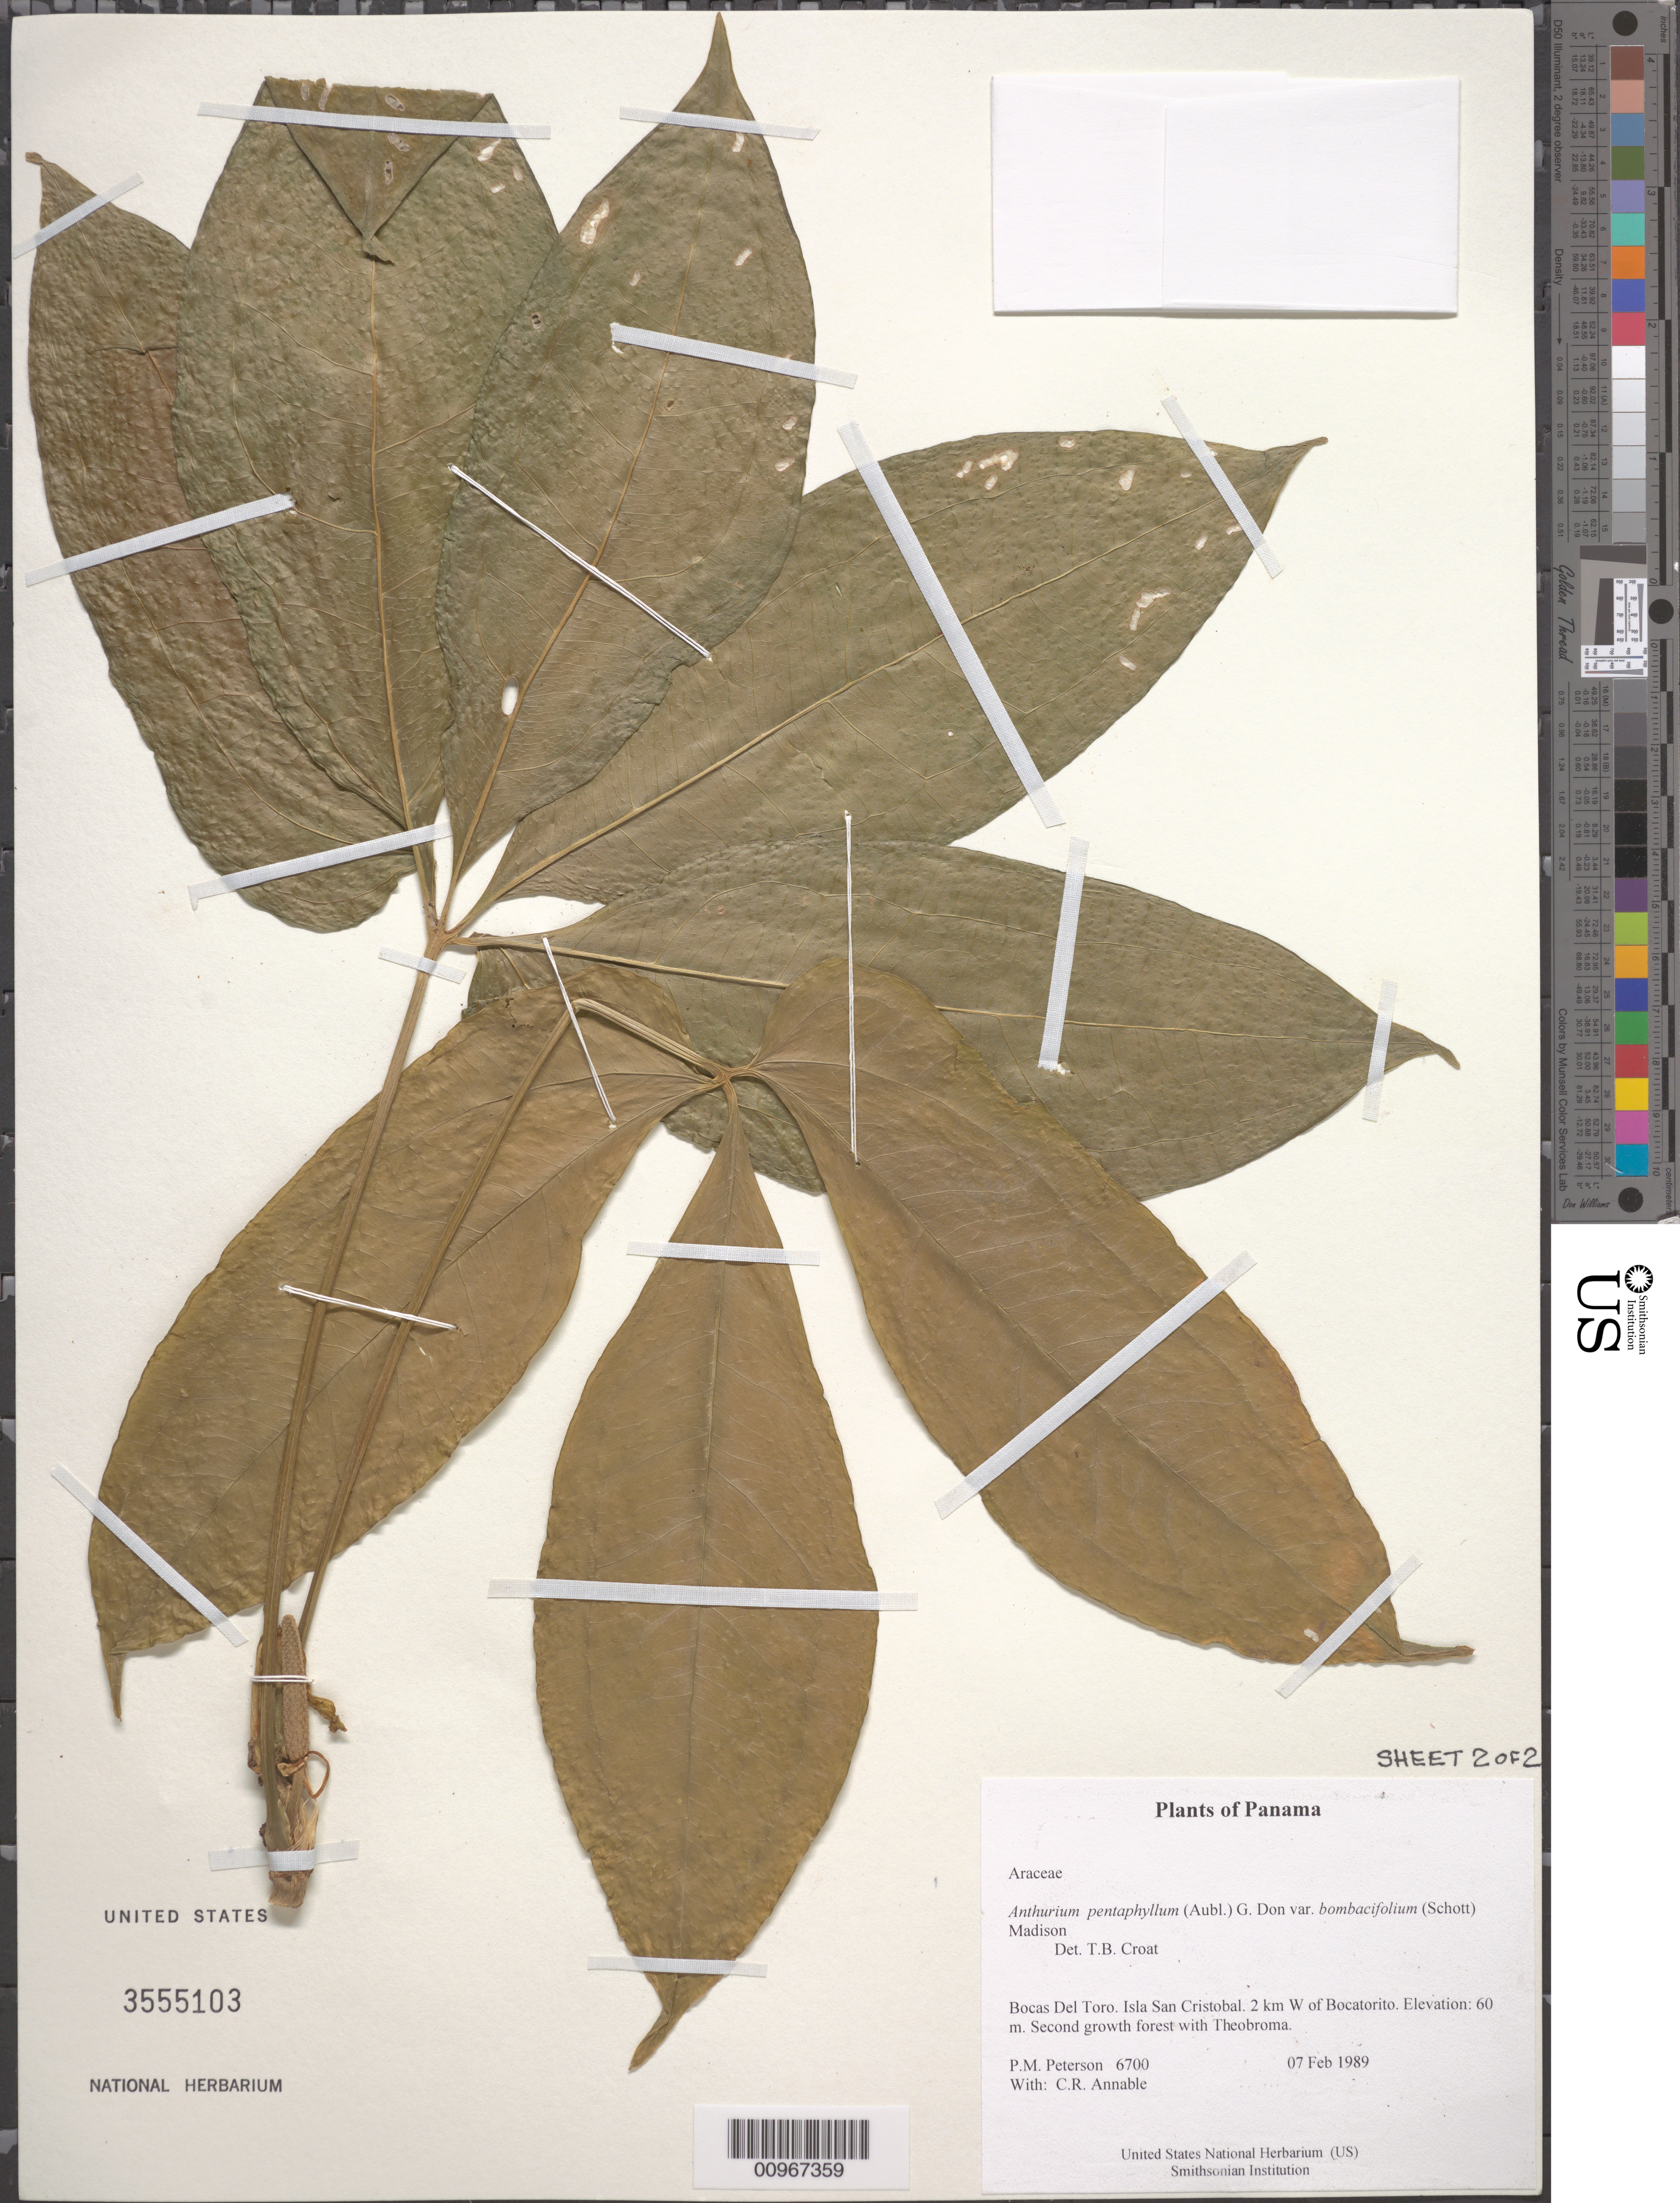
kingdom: Plantae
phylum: Tracheophyta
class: Liliopsida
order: Alismatales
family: Araceae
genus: Anthurium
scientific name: Anthurium pentaphyllum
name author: (Aubl.) G. Don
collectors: P. M. Peterson & C. R. Annable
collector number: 06700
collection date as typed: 07 Feb 1989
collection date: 1989-02-07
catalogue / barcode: US 3555103